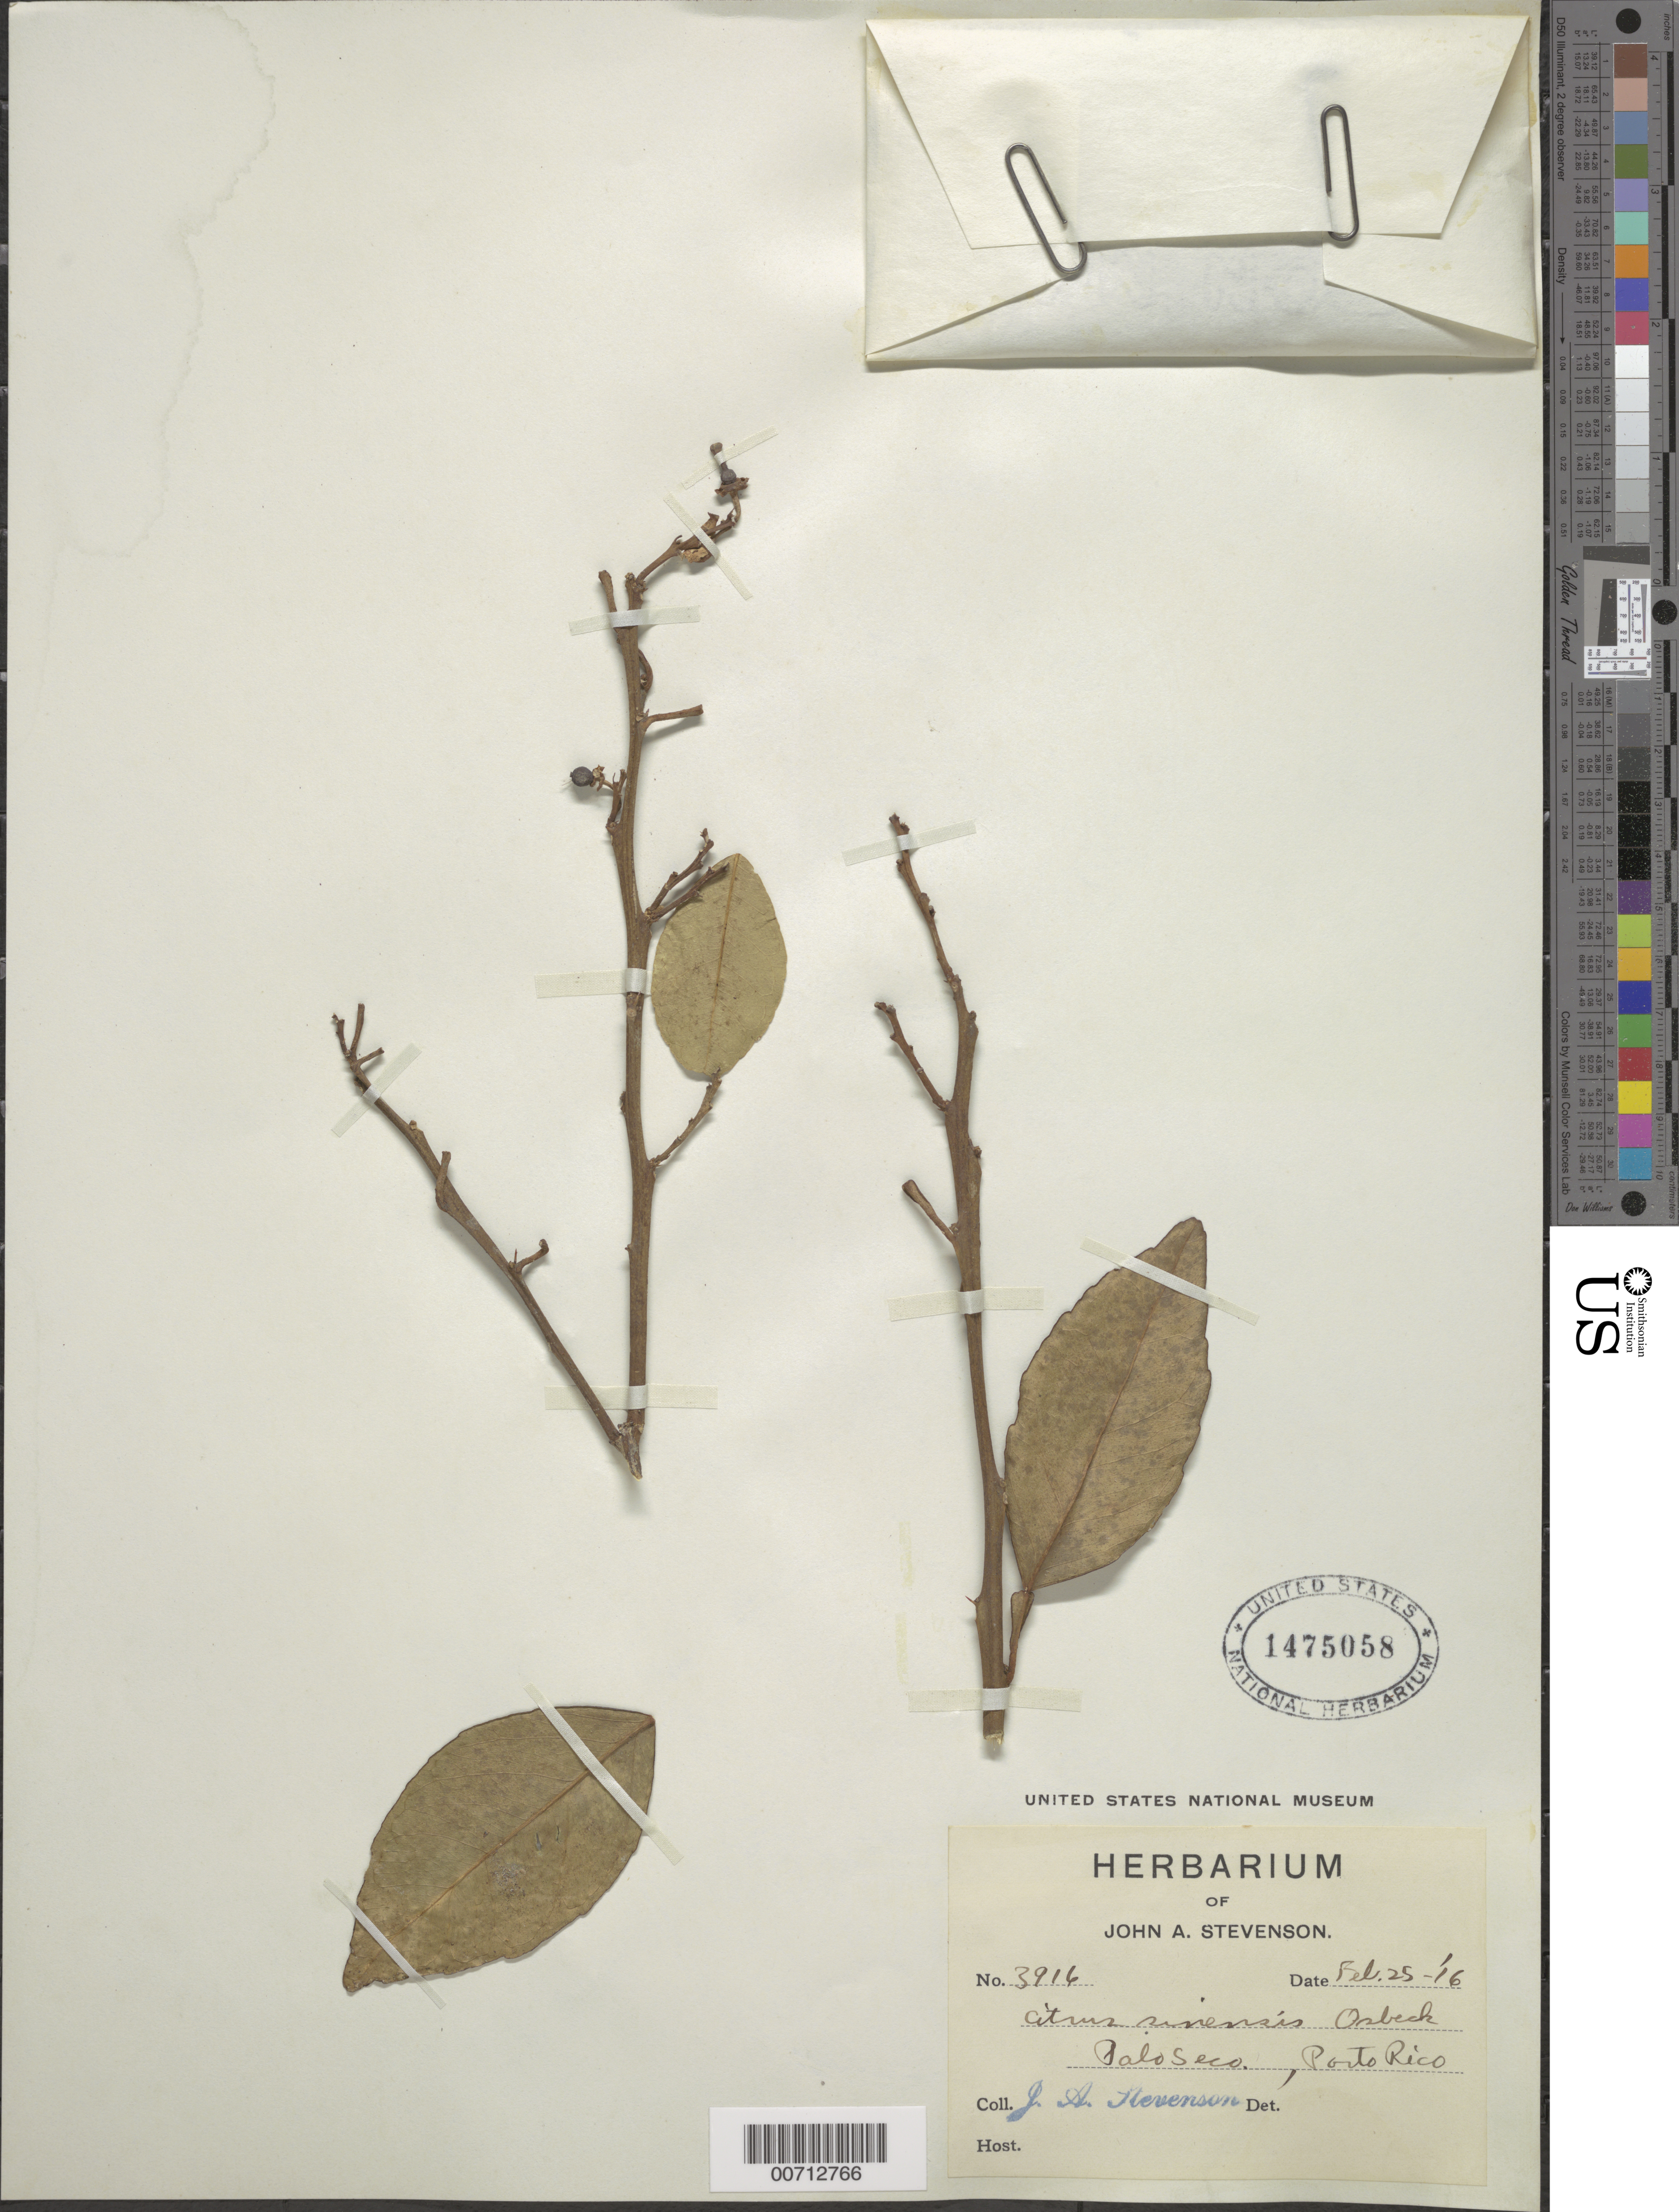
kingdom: Plantae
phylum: Tracheophyta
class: Magnoliopsida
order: Sapindales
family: Rutaceae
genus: Citrus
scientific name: Citrus x sinensis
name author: (L.) Osbeck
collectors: J. Stevenson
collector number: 3916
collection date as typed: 25 Feb 1916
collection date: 1916-02-25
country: Puerto Rico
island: Greater Antilles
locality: Palo Seco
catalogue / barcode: US 1475058